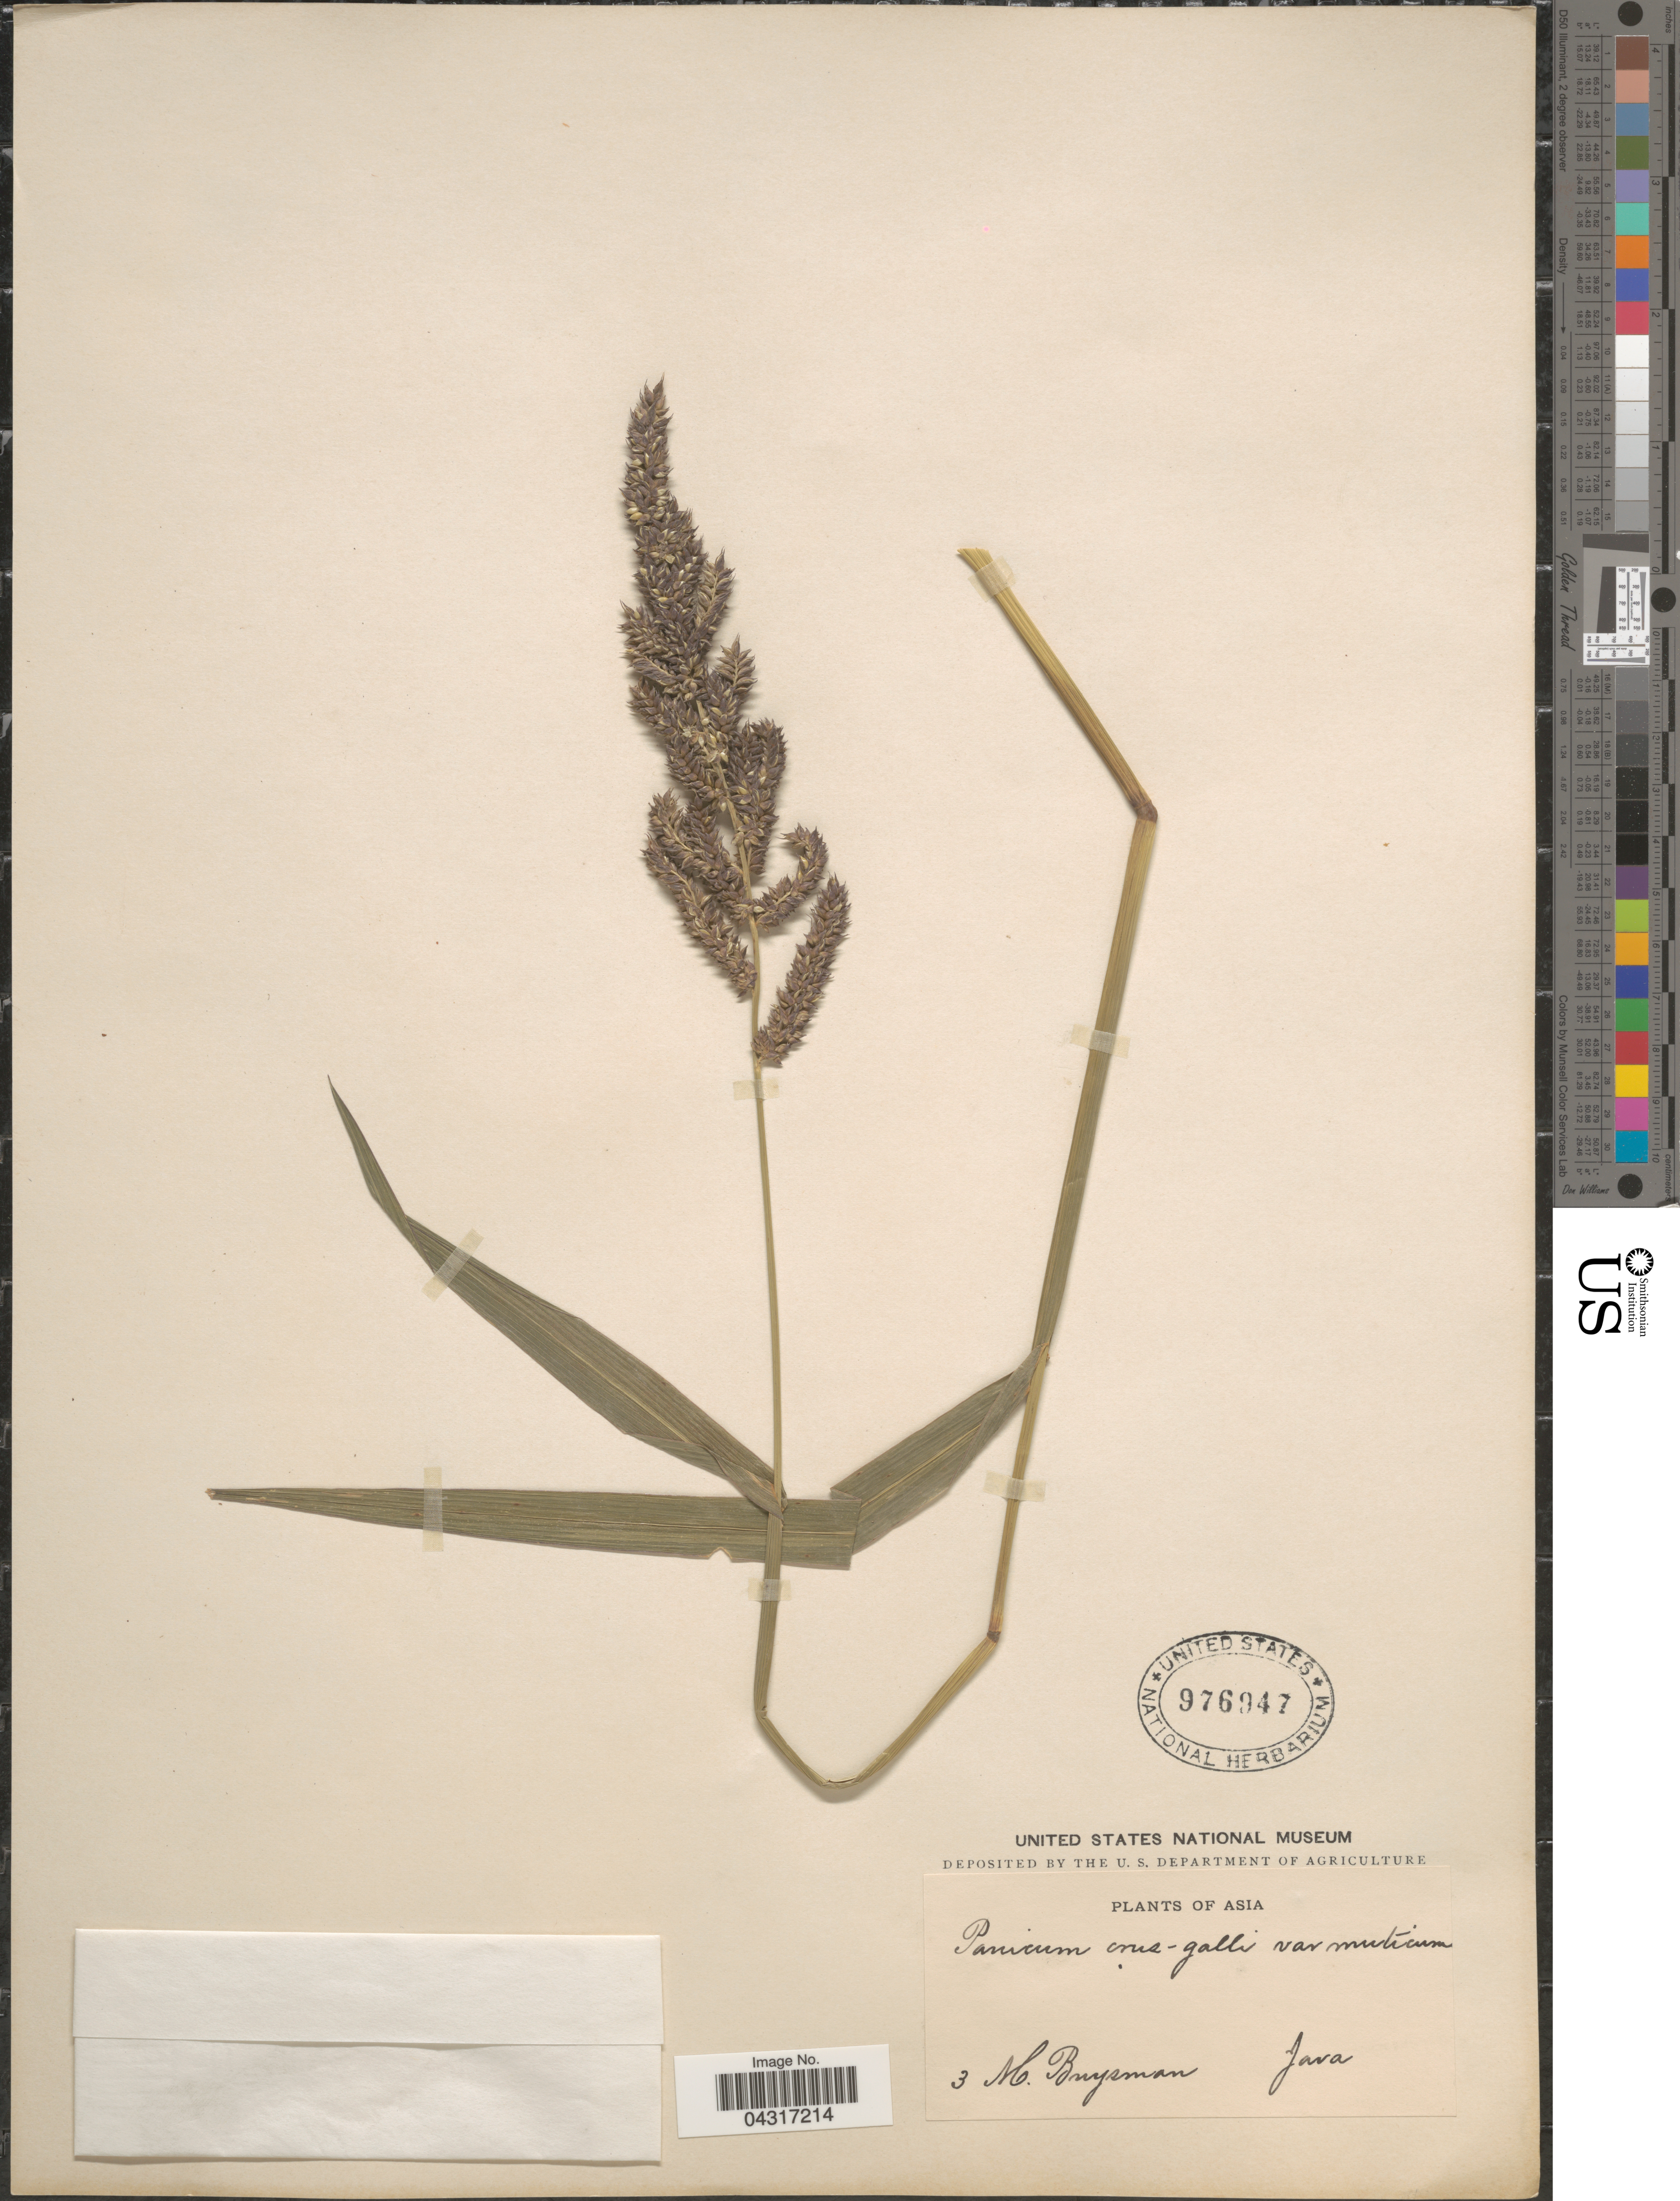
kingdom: Plantae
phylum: Tracheophyta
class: Liliopsida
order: Poales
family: Poaceae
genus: Echinochloa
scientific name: Echinochloa crus-galli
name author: (L.) P. Beauv.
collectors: M. Buysman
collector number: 3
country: Indonesia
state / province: Java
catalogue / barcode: US 976947